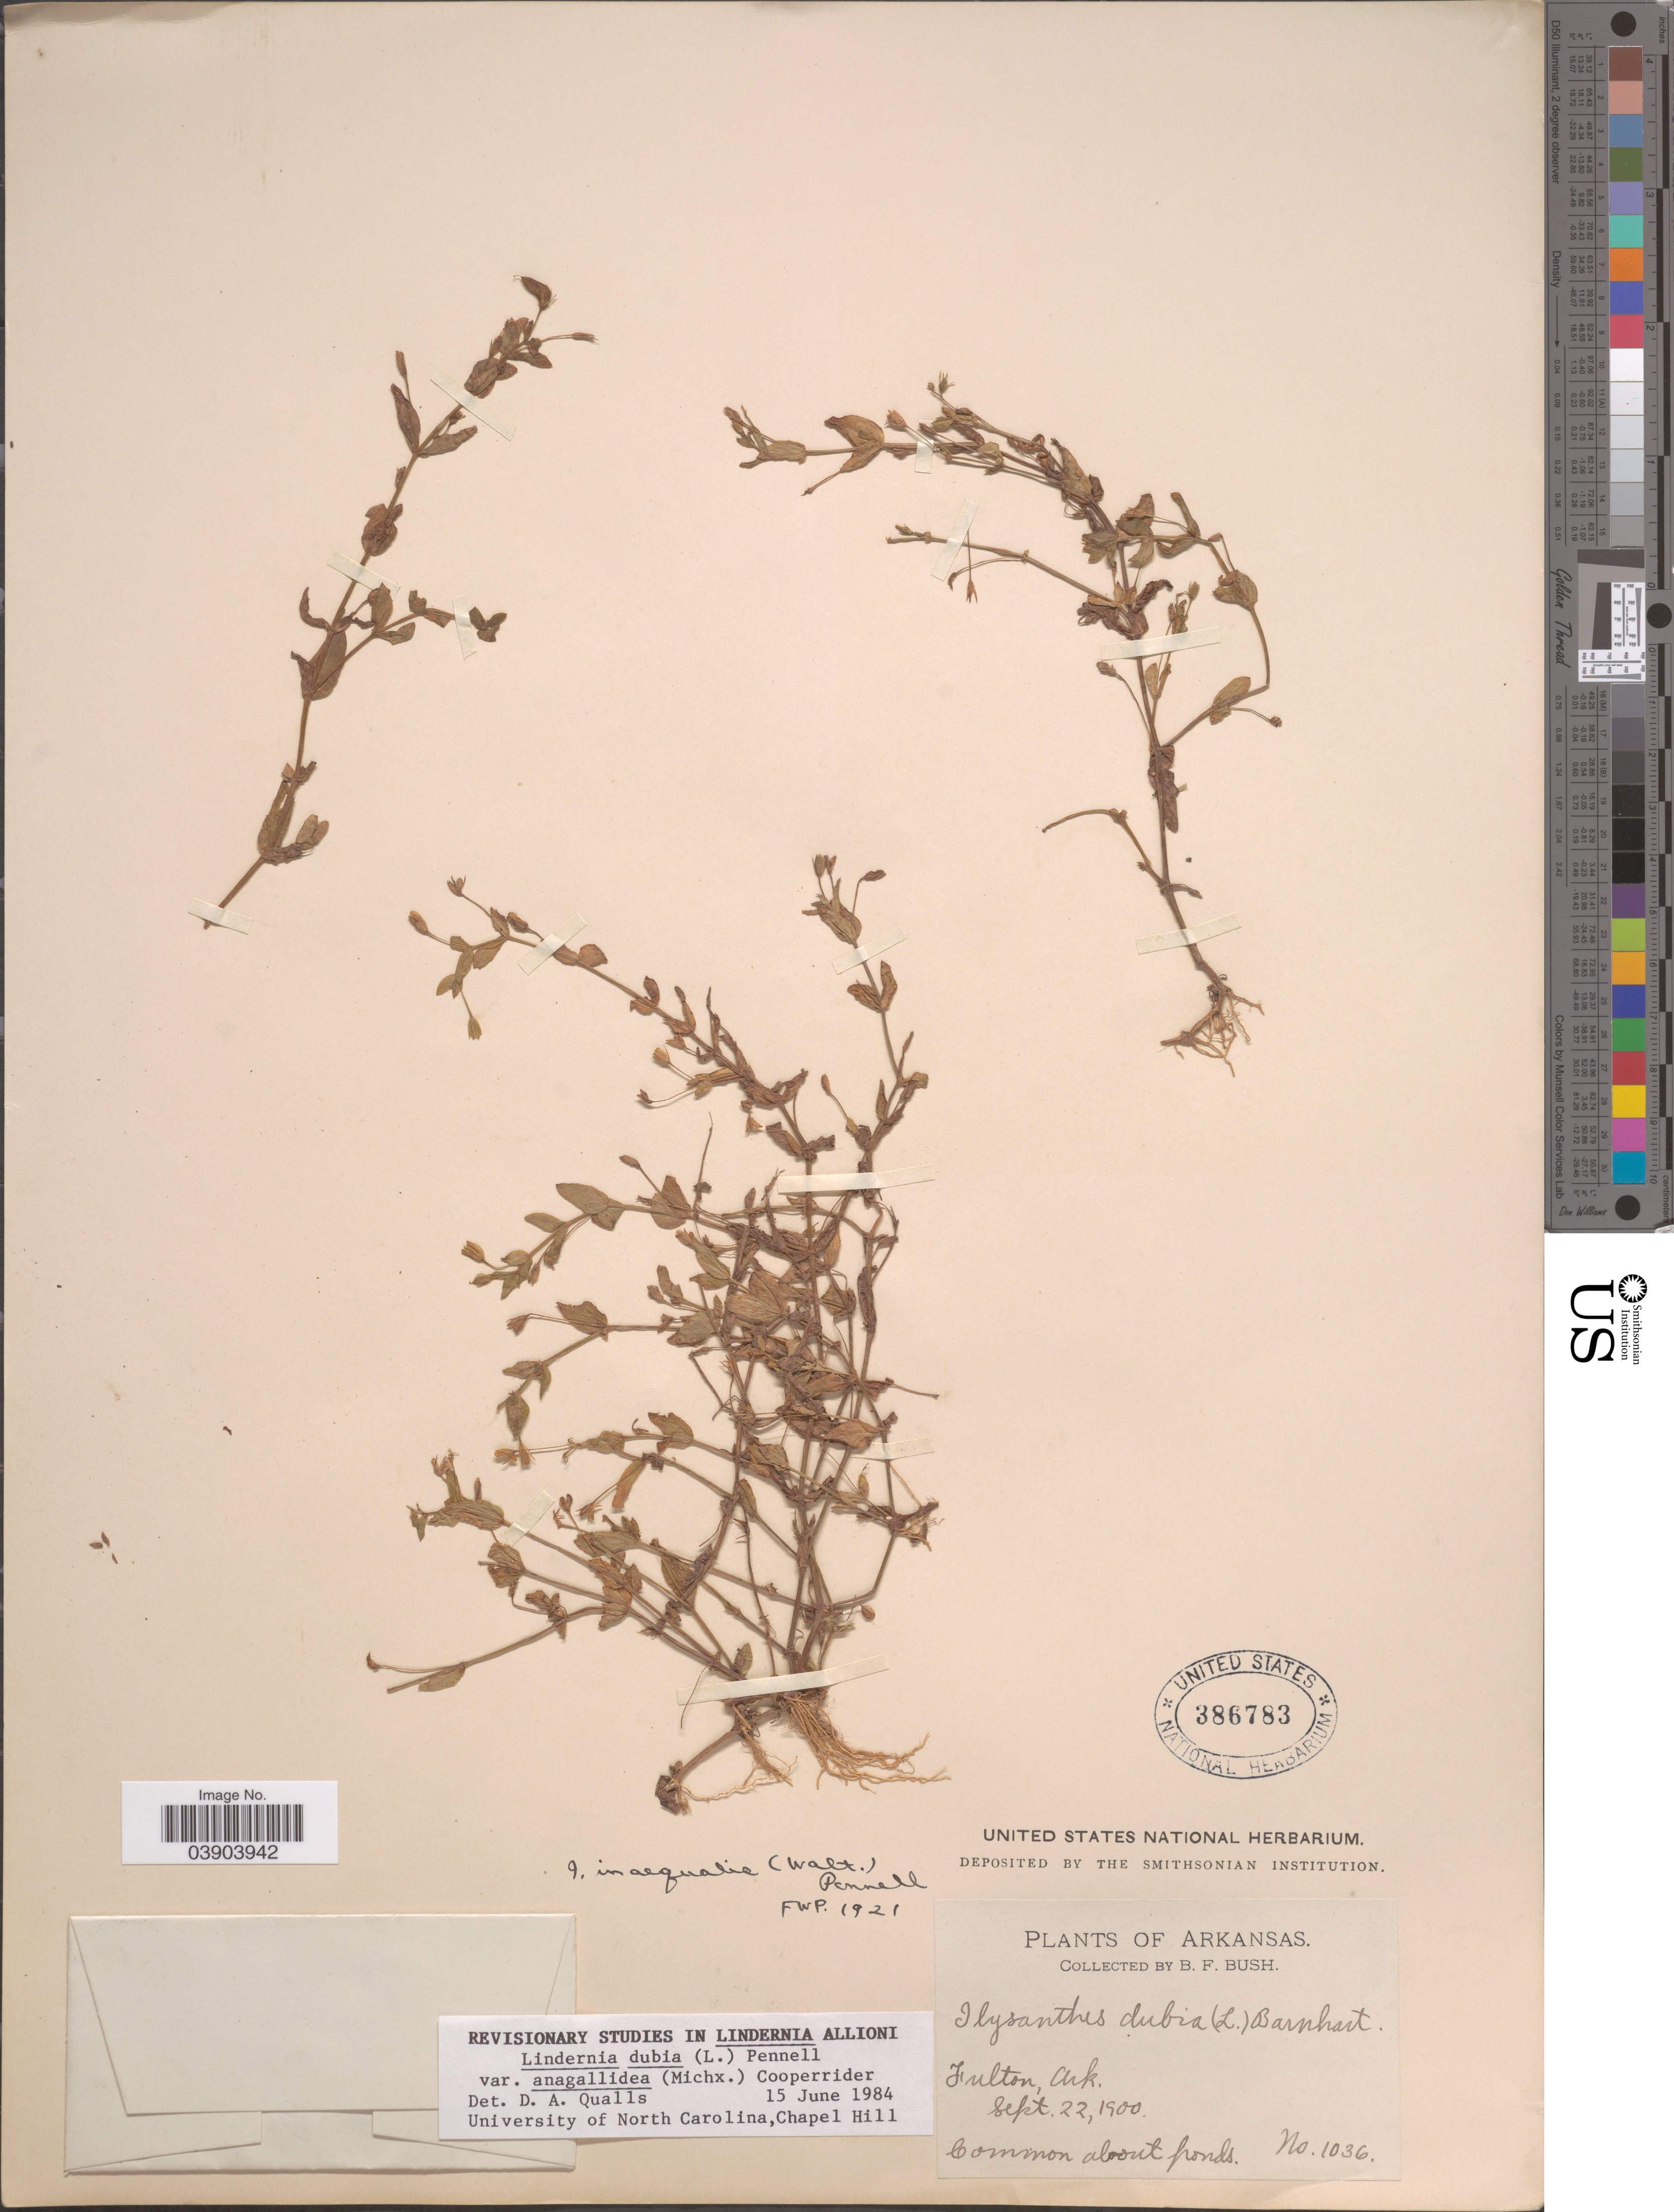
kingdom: Plantae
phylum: Tracheophyta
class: Magnoliopsida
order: Lamiales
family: Linderniaceae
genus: Lindernia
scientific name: Lindernia dubia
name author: (L.) Pennell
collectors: B. F. Bush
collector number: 1036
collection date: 1900-09-22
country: United States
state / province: Arkansas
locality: Fulton.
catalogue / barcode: US 386783